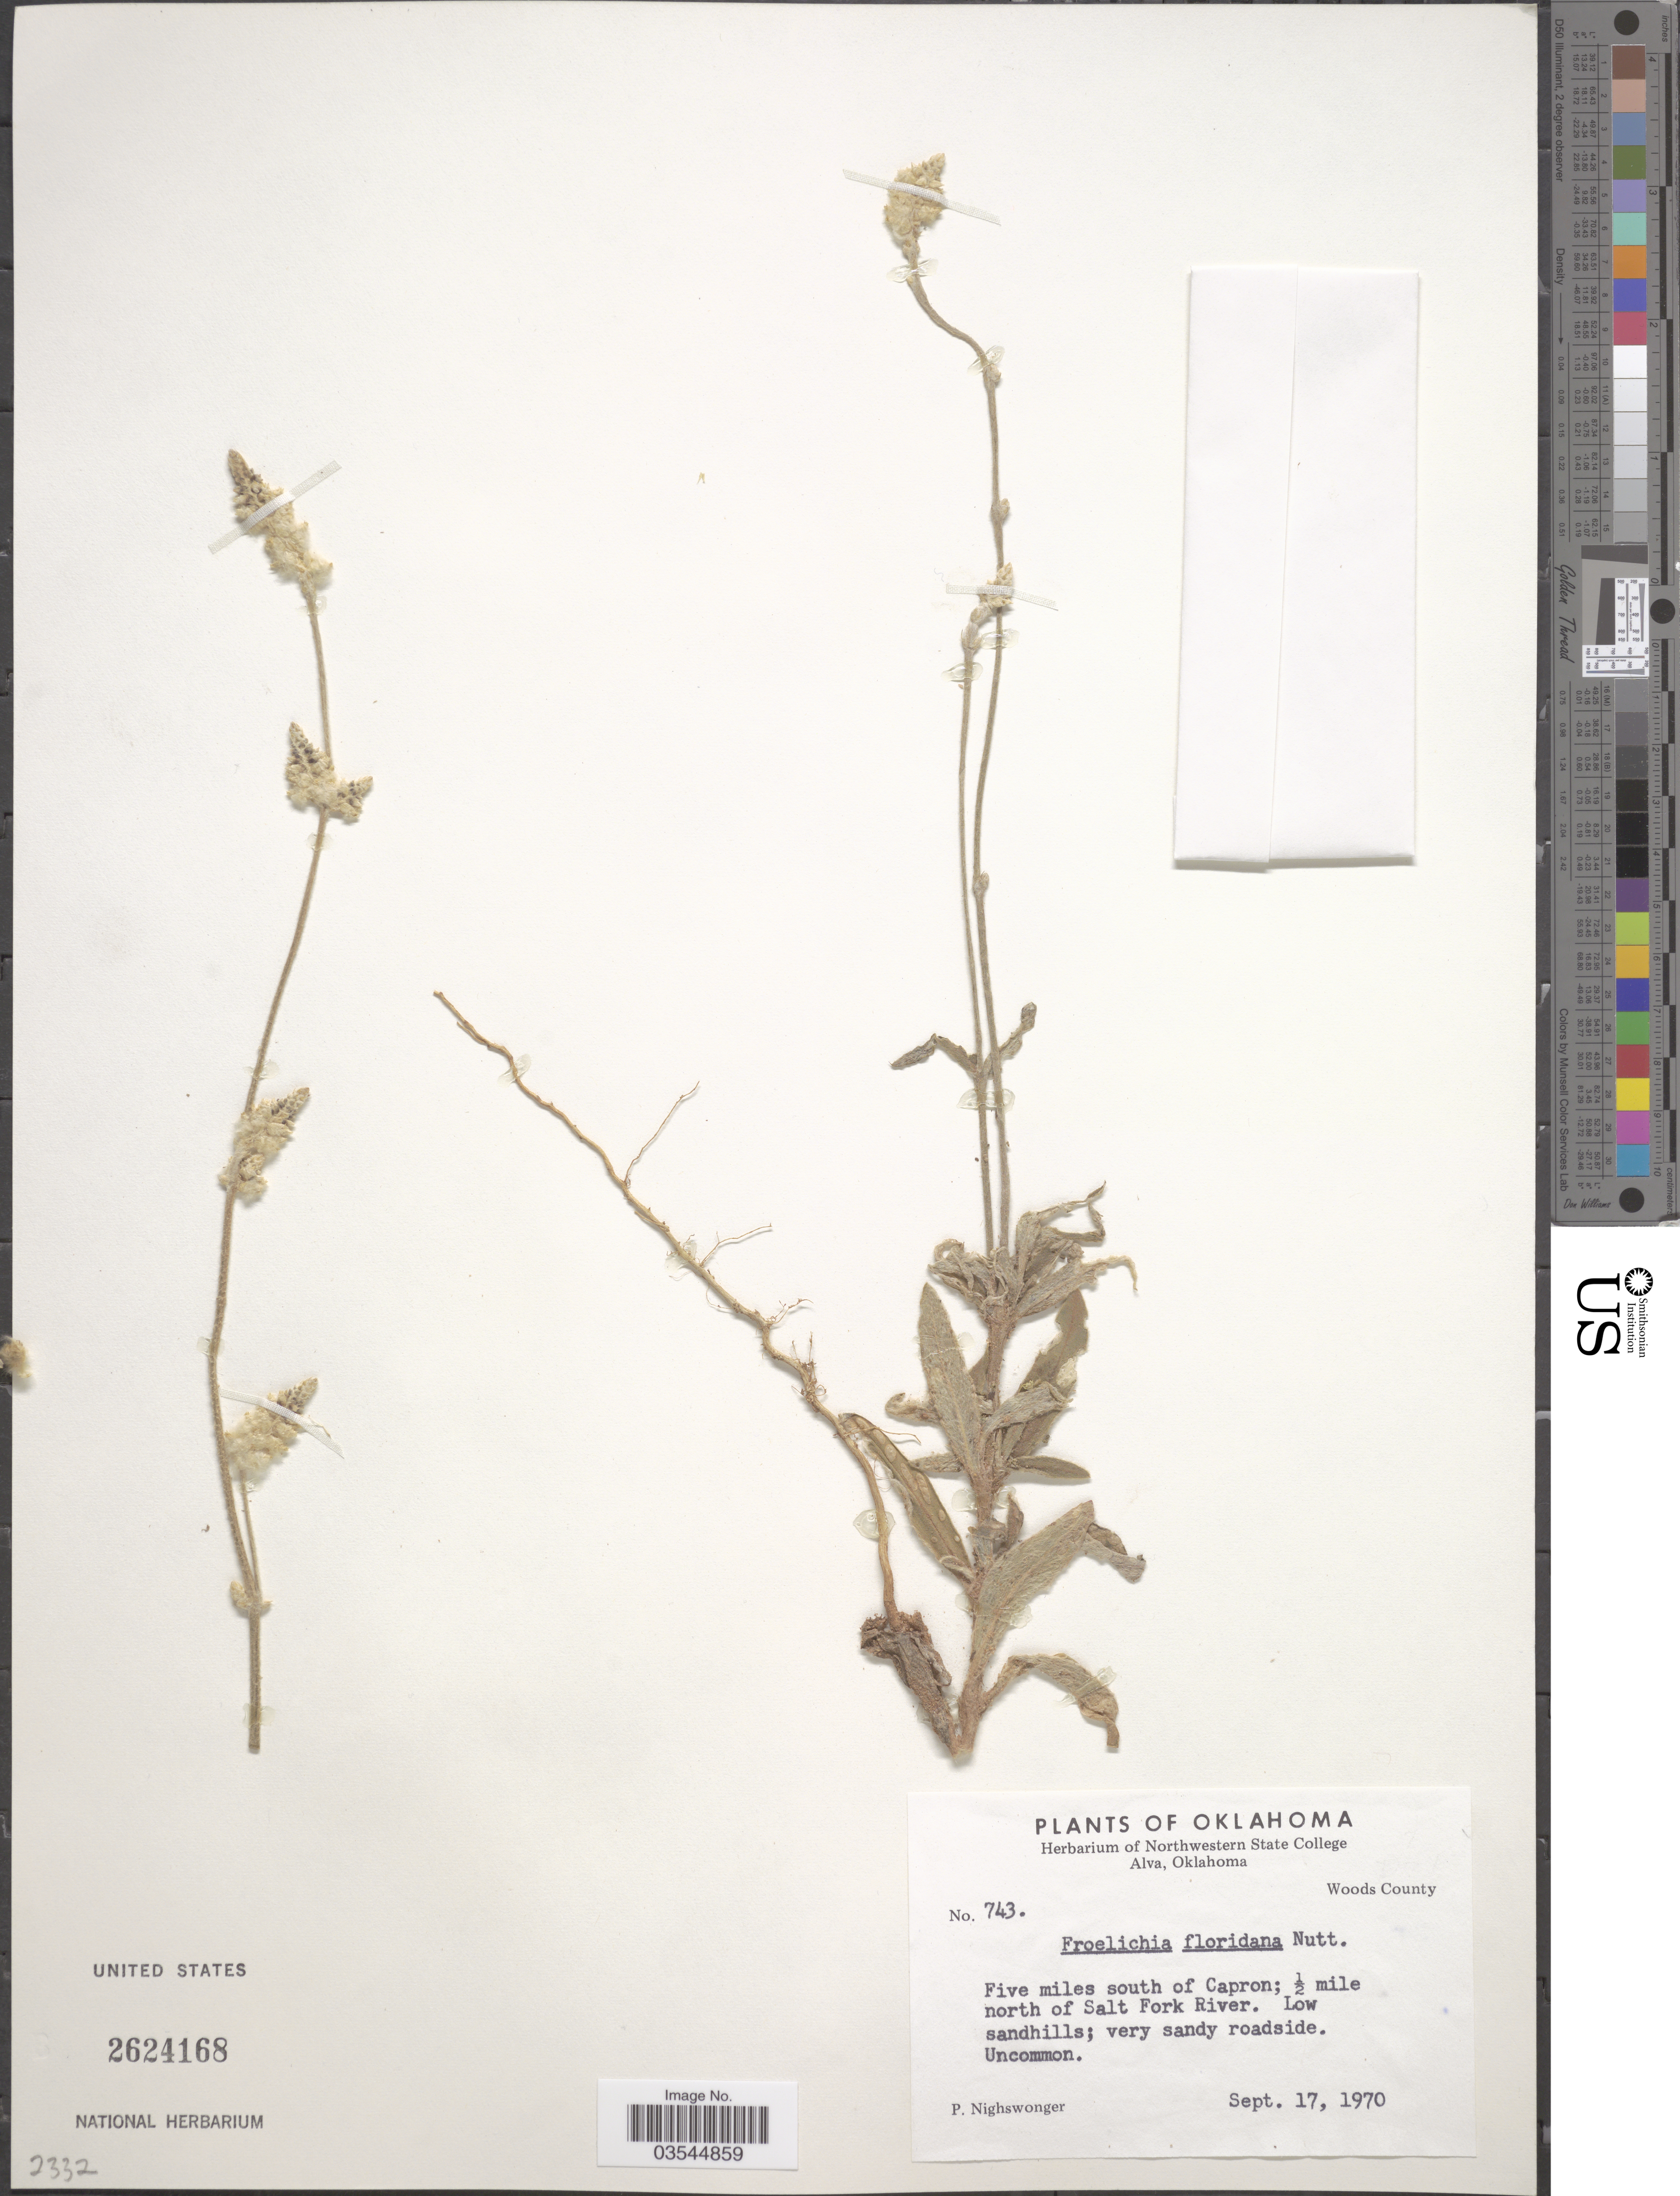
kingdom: Plantae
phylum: Tracheophyta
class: Magnoliopsida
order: Caryophyllales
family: Amaranthaceae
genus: Froelichia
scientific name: Froelichia floridana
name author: (Nutt.) Moq.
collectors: P. Nighswonger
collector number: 743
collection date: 1970-09-17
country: United States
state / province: Oklahoma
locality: Woods County. Five miles south of Capron; ½ mile north of Saltt Fork River.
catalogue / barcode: US 2624168